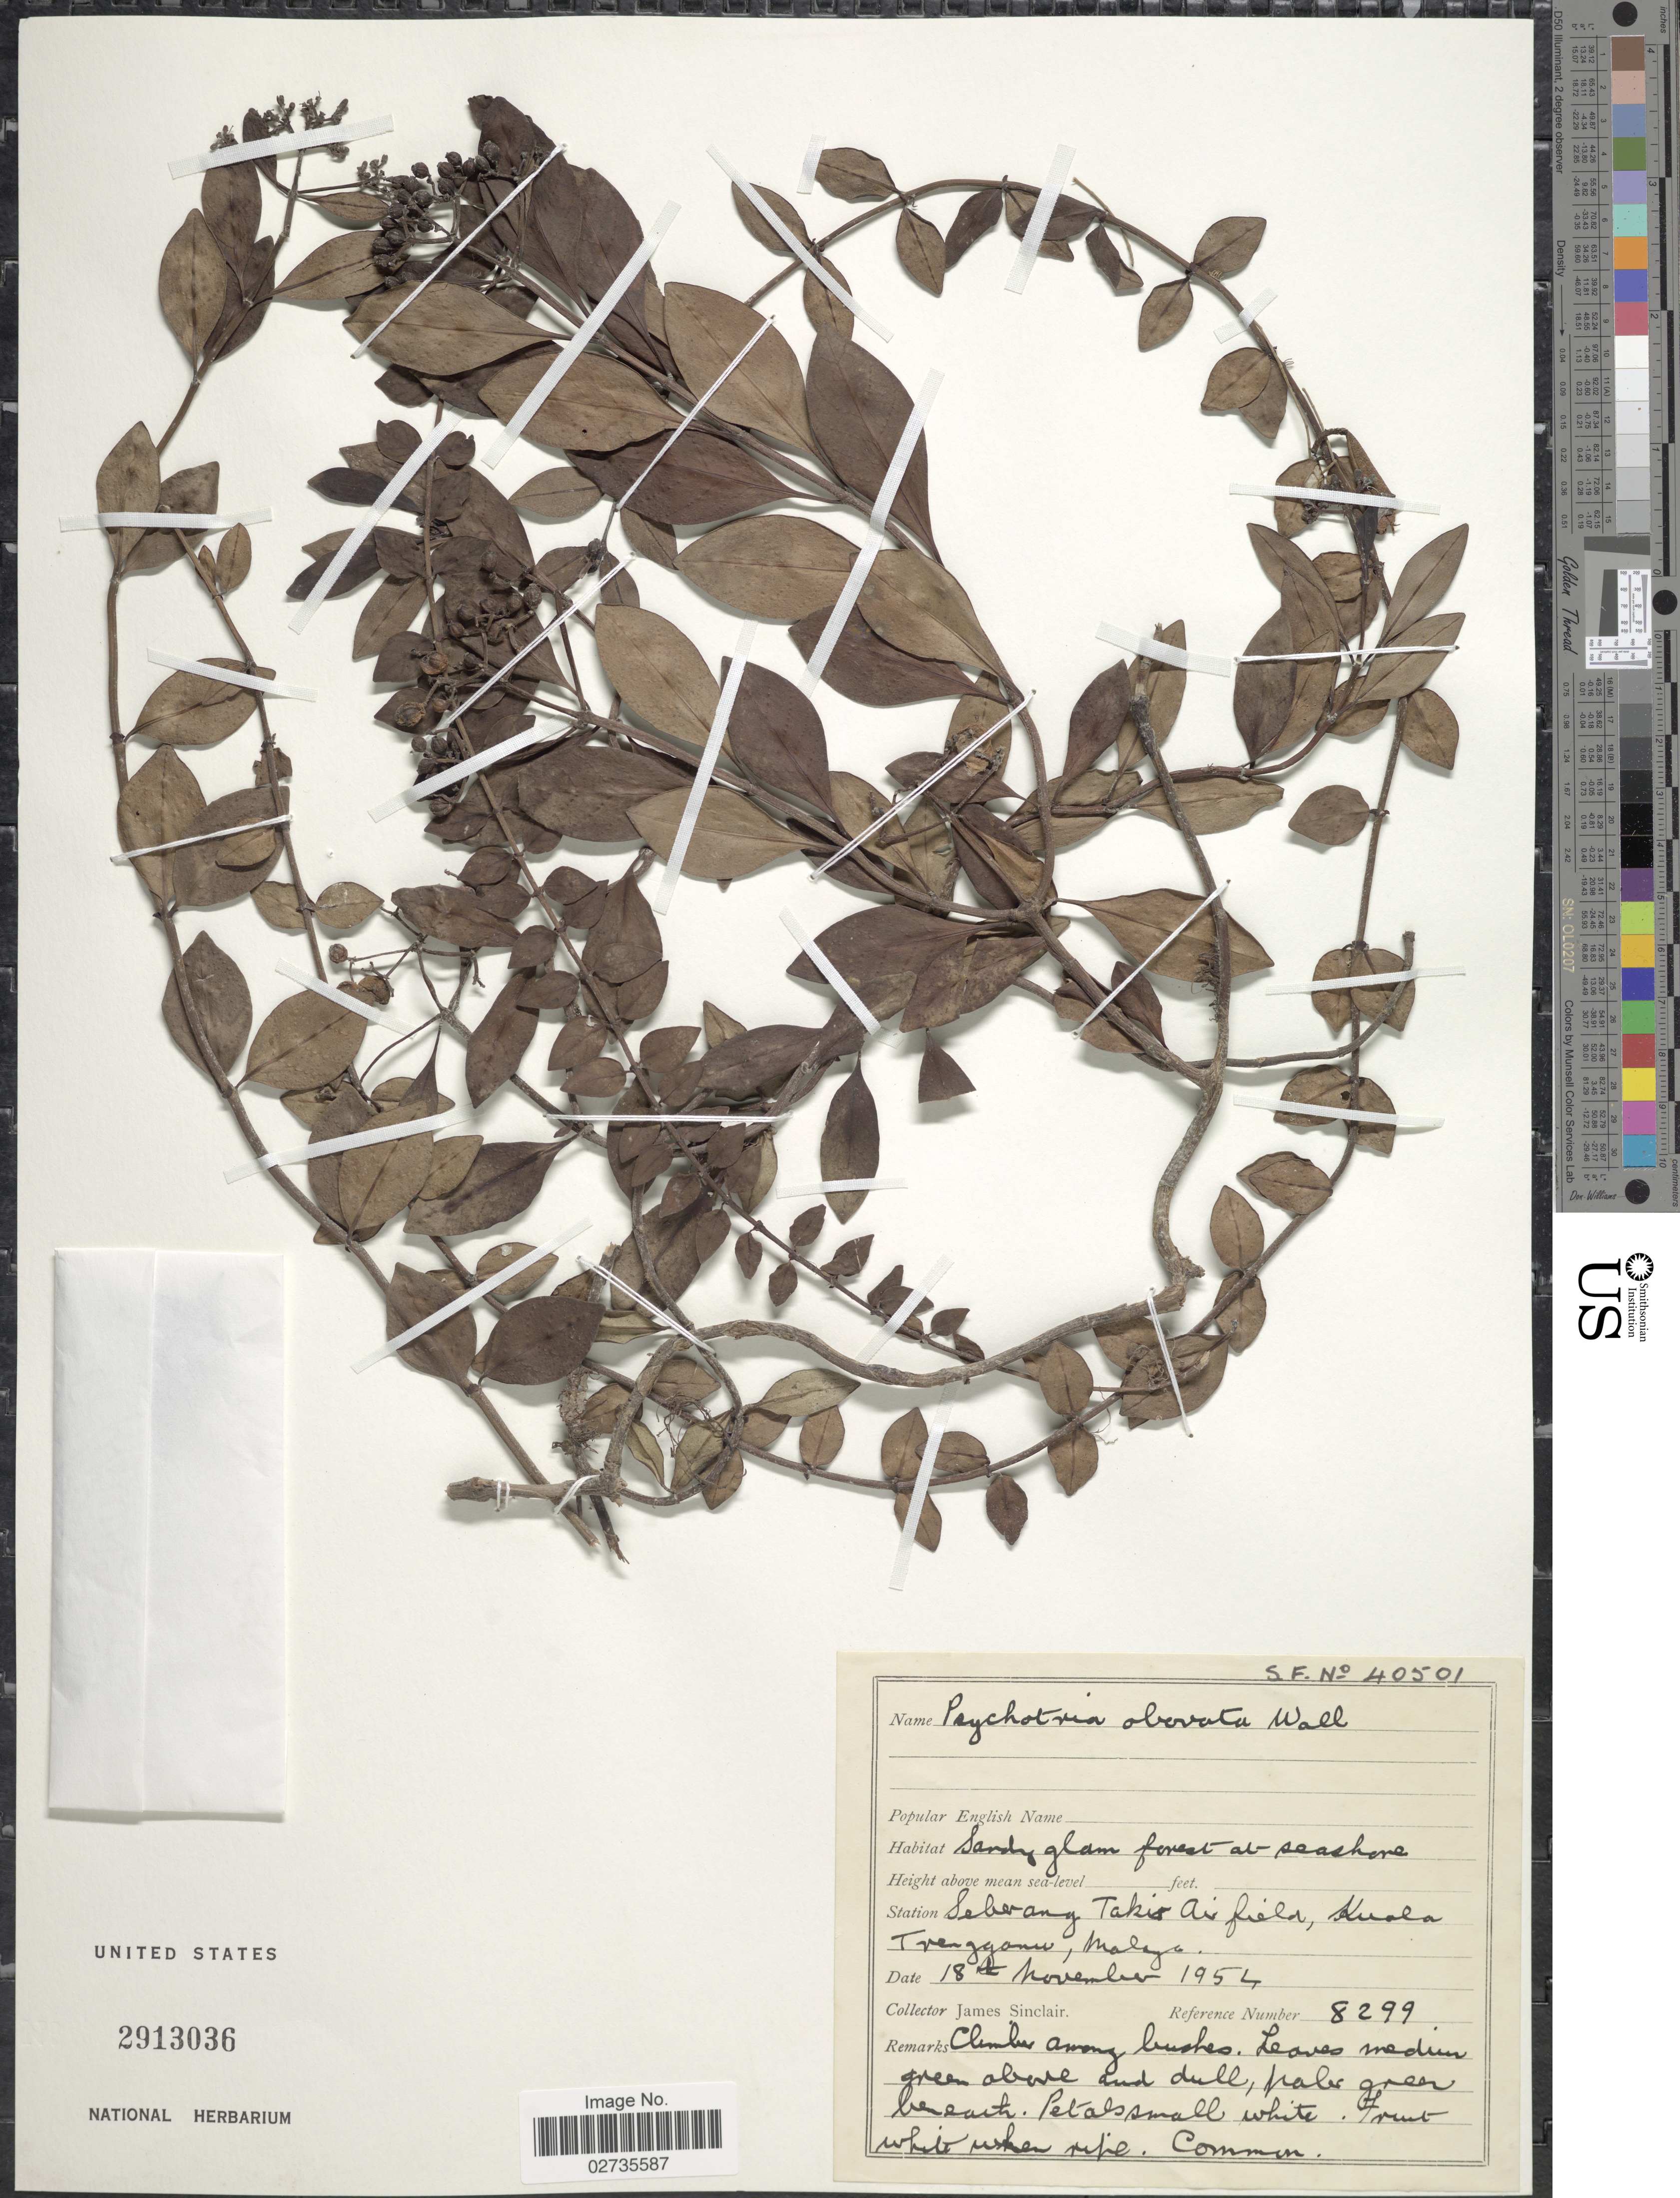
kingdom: Plantae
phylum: Tracheophyta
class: Magnoliopsida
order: Gentianales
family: Rubiaceae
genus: Psychotria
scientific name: Psychotria obovata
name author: Ruiz & Pav.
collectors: J. Sinclair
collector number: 8299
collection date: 1954-11-18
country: Malaysia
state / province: Terengganu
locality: Seberang Takir Air field, Kuala Trengganu Malaya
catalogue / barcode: US 2913036